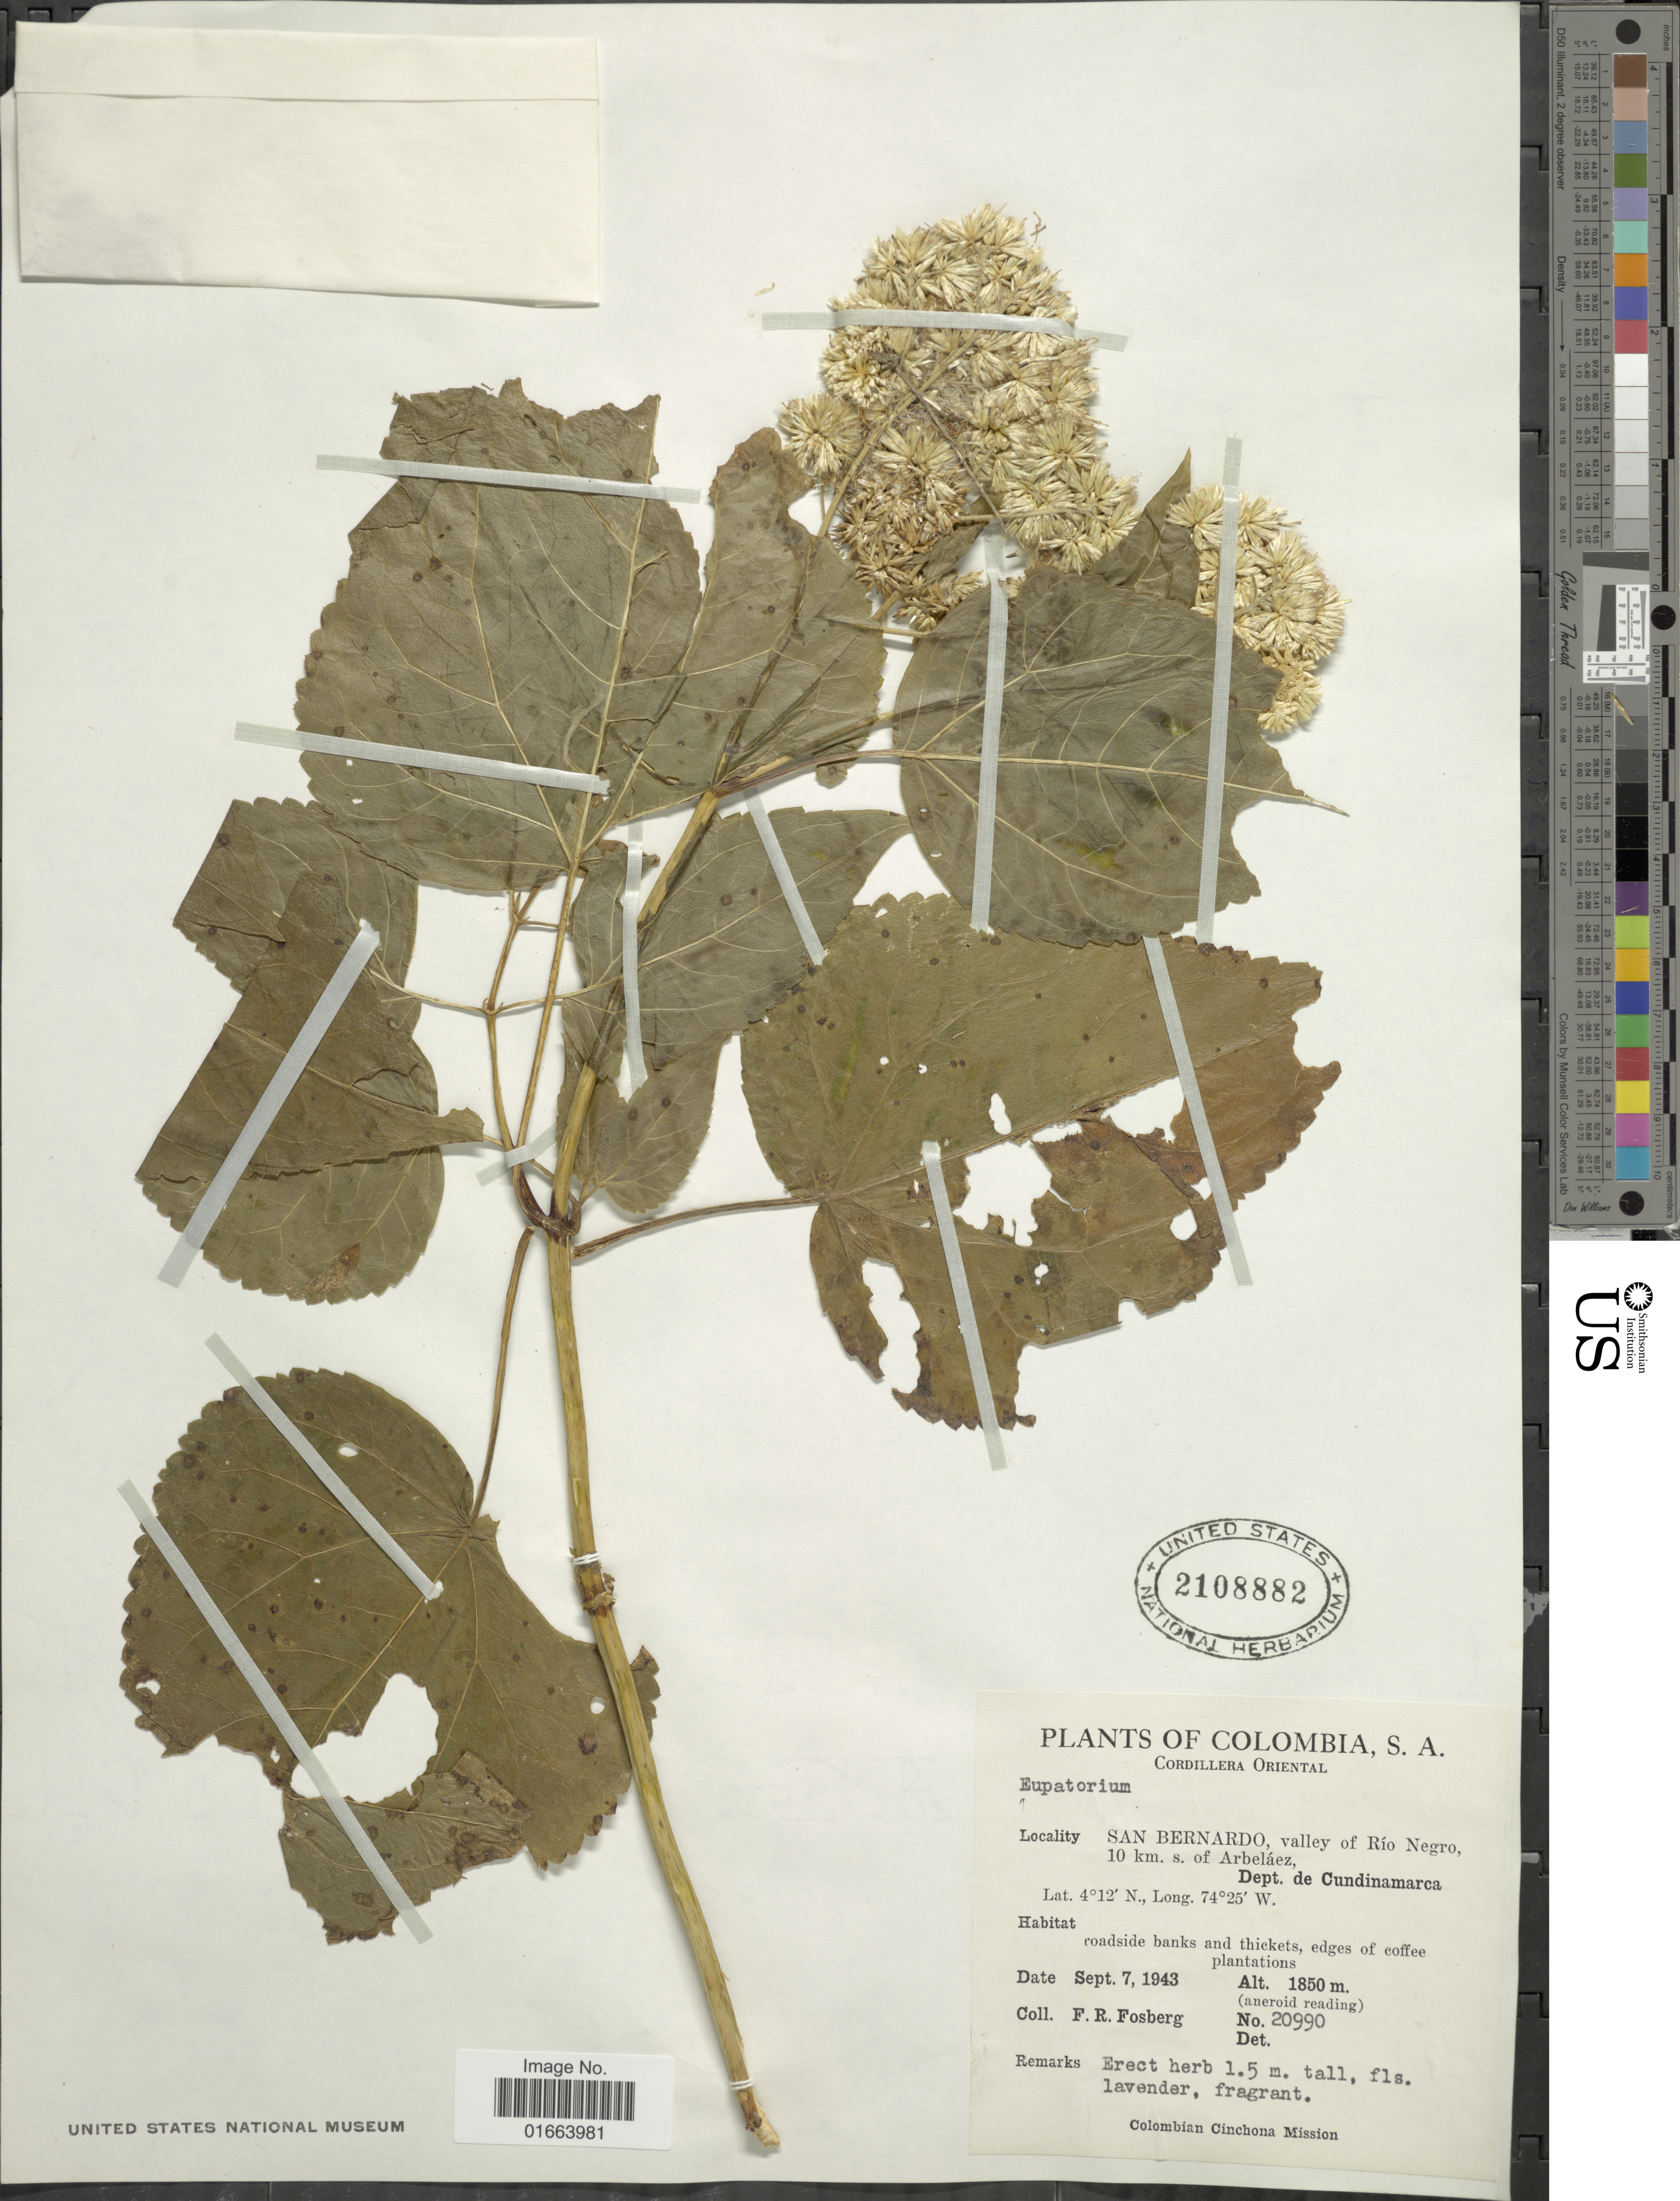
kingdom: Plantae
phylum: Tracheophyta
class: Magnoliopsida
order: Asterales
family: Asteraceae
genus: Critoniella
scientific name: Critoniella acuminata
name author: (Kunth) R.M. King & H. Rob.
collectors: F. R. Fosberg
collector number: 20990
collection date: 1943-02-07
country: Colombia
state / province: Cundinamarca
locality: Cordillera Oriental. San Bernardo, valley Río Negro, 10 km. s. of Arbeláez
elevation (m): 1850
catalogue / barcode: US 2108882